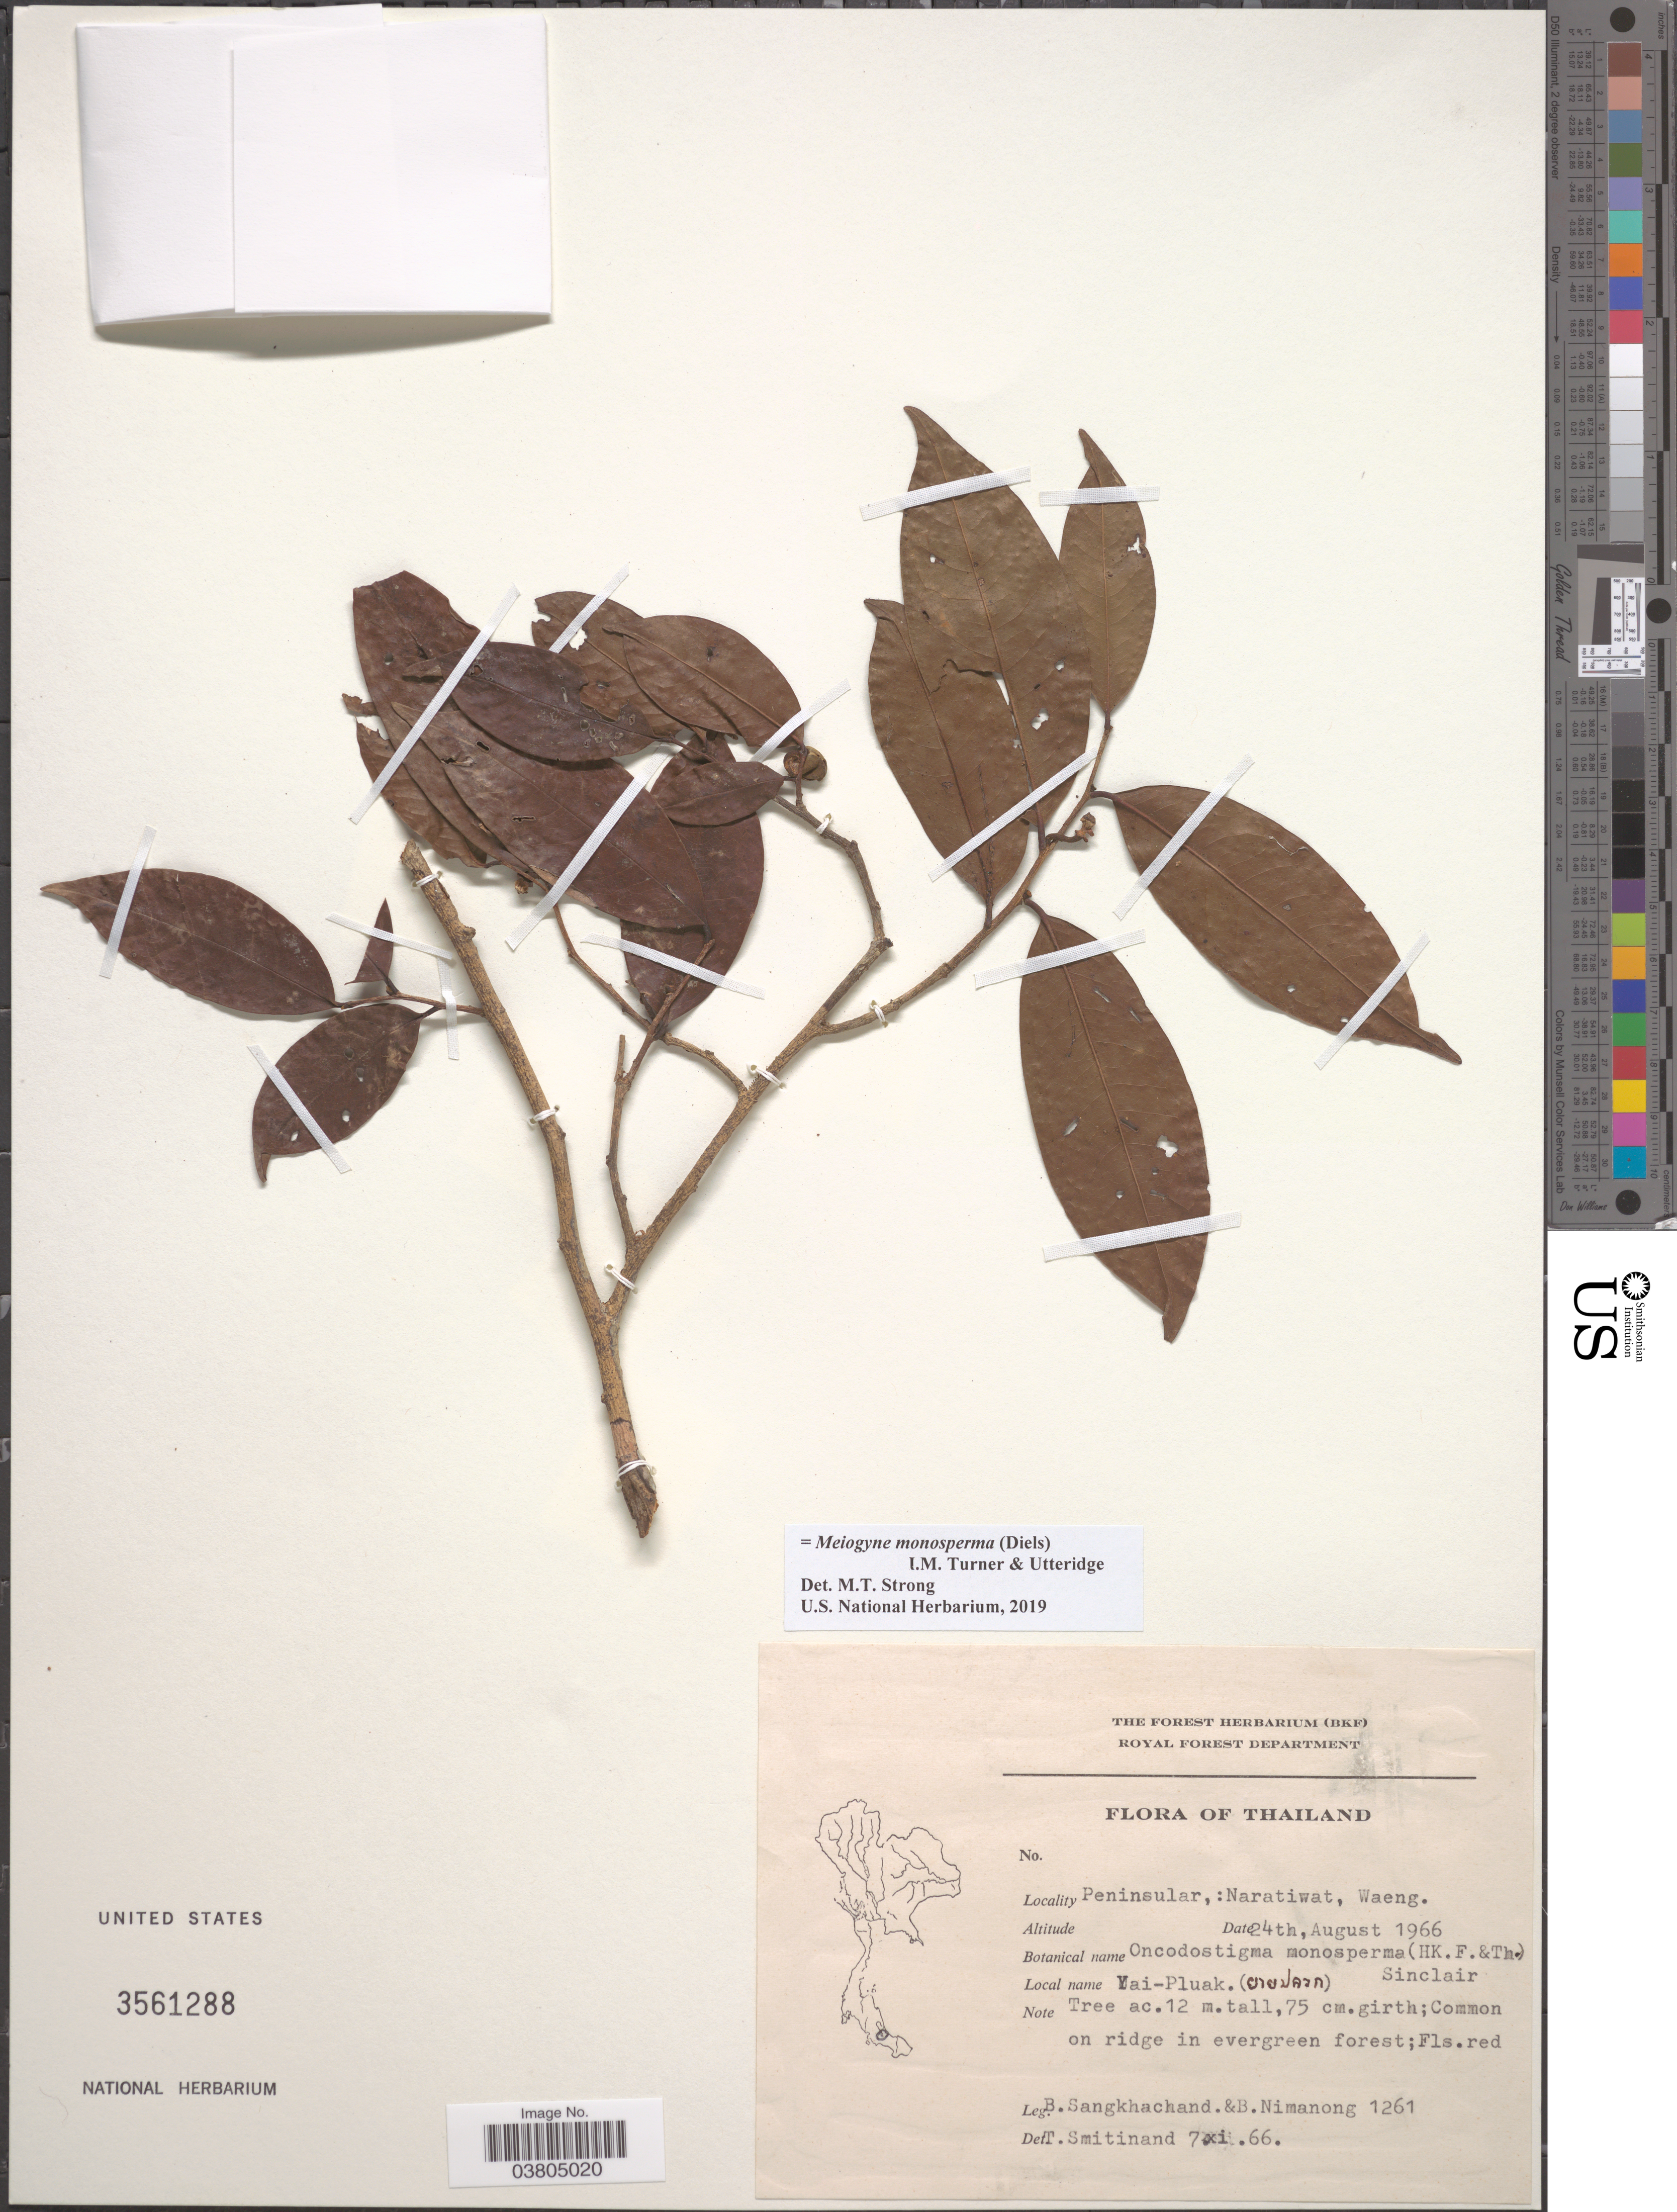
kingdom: Plantae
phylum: Tracheophyta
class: Magnoliopsida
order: Magnoliales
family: Annonaceae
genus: Meiogyne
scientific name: Meiogyne monosperma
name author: (Hook. f. & Thomson) Heusden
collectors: B. Sangkhachand & B. Nimanong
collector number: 1261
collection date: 1966-08-24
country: Thailand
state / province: Narathiwat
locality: Peninsular,: Naratiwat, Waeng.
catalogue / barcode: US 3561288